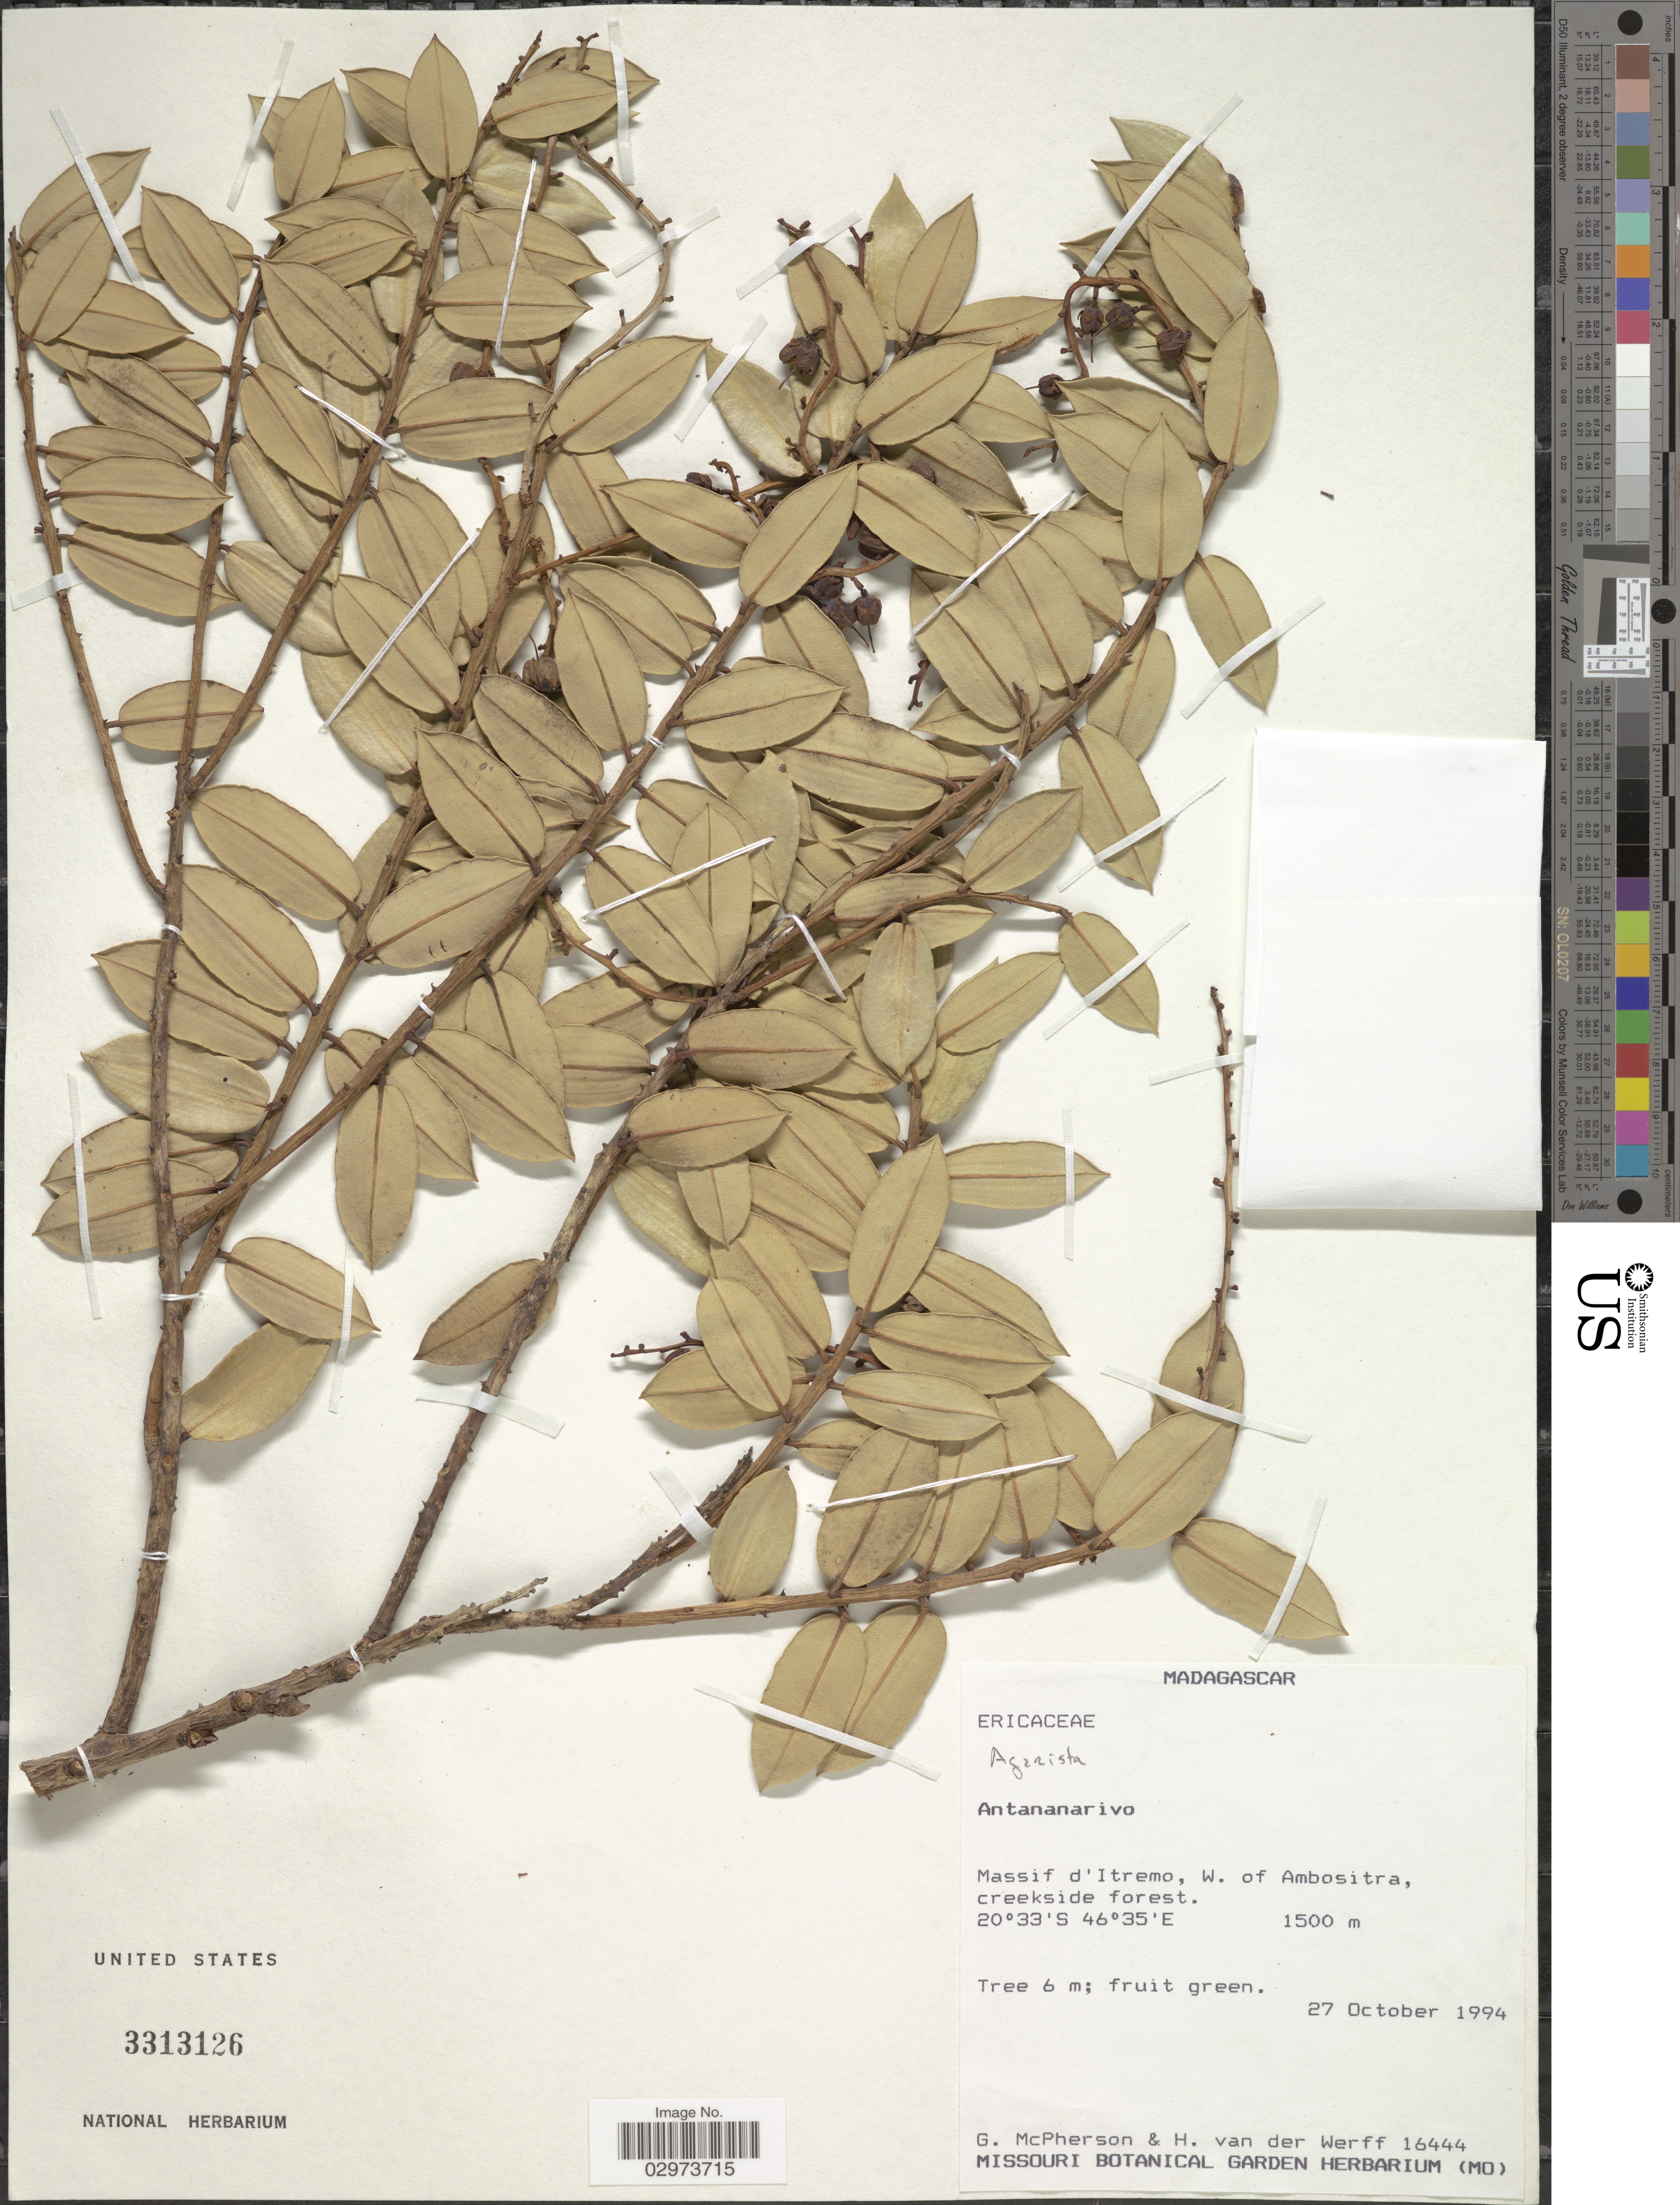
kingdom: Plantae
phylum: Tracheophyta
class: Magnoliopsida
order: Ericales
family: Ericaceae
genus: Agarista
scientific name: Agarista sp.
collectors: G. McPherson & H. van der Werff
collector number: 16444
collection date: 1994-10-27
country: Madagascar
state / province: Amoron'i Mania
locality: Massif d'Itremo, W. of Ambositra, creekside forest.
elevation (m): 1500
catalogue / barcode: US 3313126